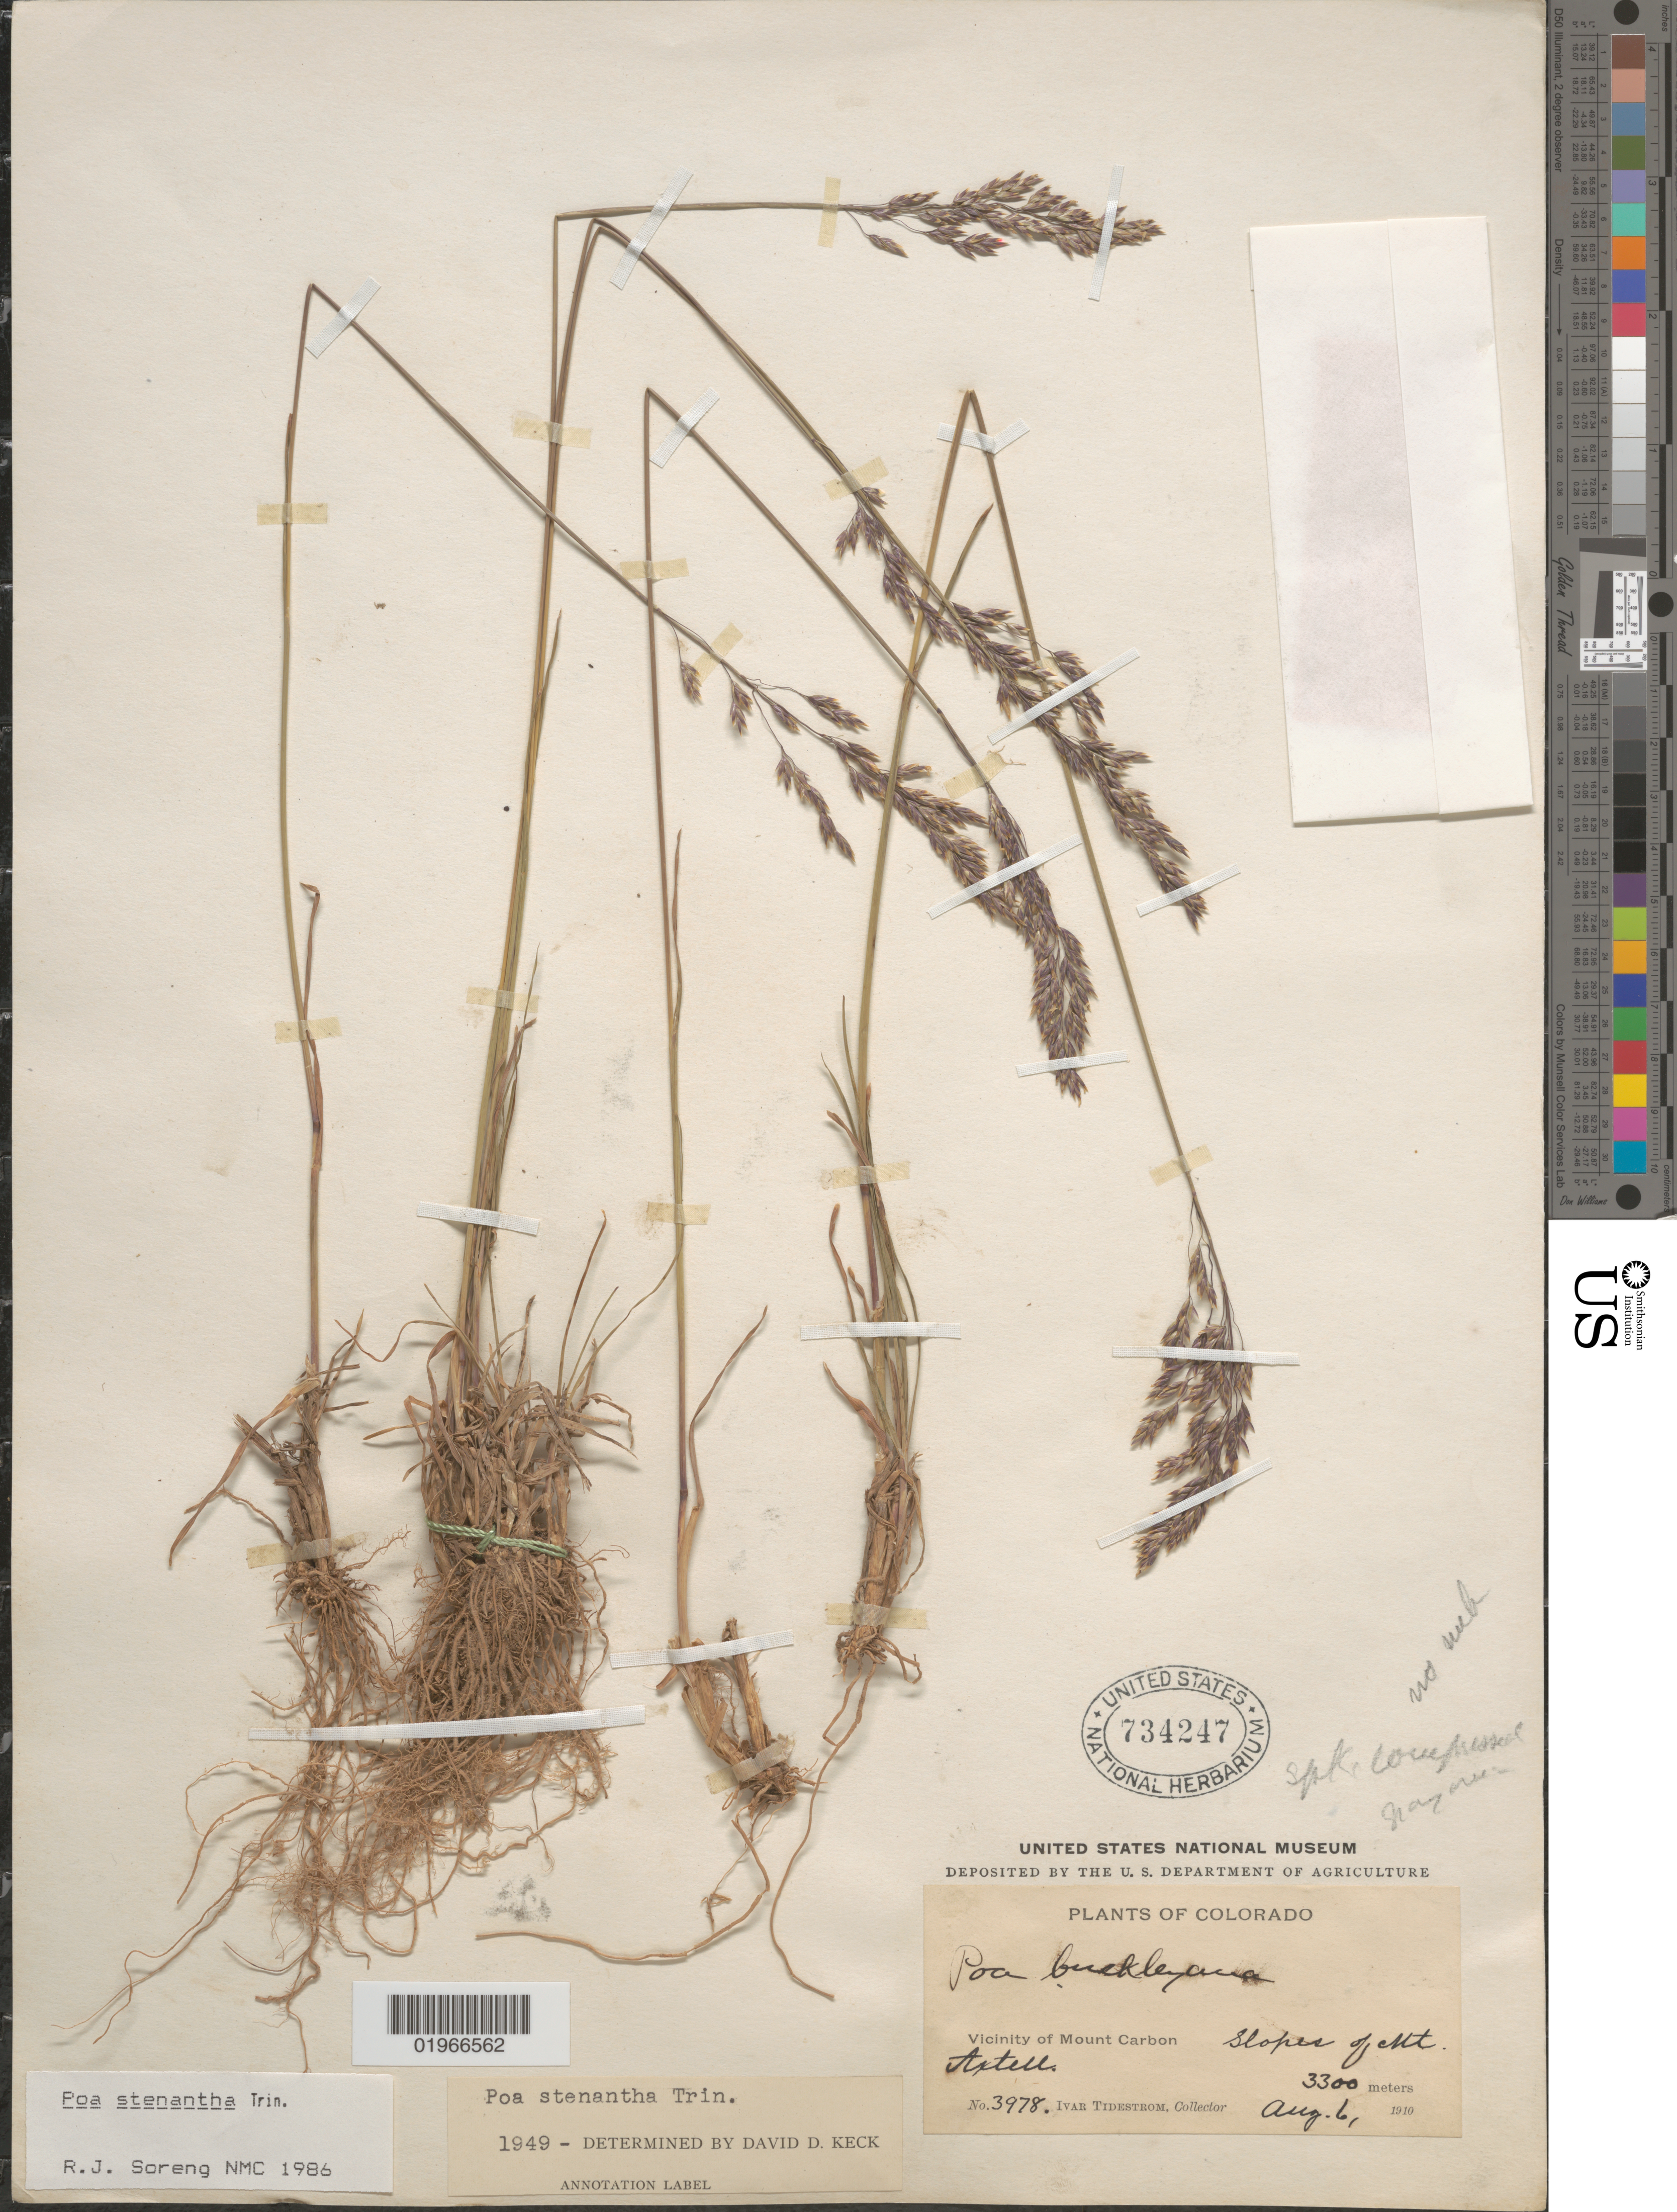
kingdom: Plantae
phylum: Tracheophyta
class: Liliopsida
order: Poales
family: Poaceae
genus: Poa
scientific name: Poa stenantha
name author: Trin.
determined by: Soreng, Robert J., Research Associate (BOT), Smithsonian Institution - National Museum of Natural History (UNITED STATES)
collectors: I. Tiderstrom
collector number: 3978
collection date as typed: Aug. 6, 1910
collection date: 1910-08-06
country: United States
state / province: Colorado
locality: Vicinity of Mount Carbon. Slopes of Mt. Axtells.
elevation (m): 3300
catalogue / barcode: US 734247